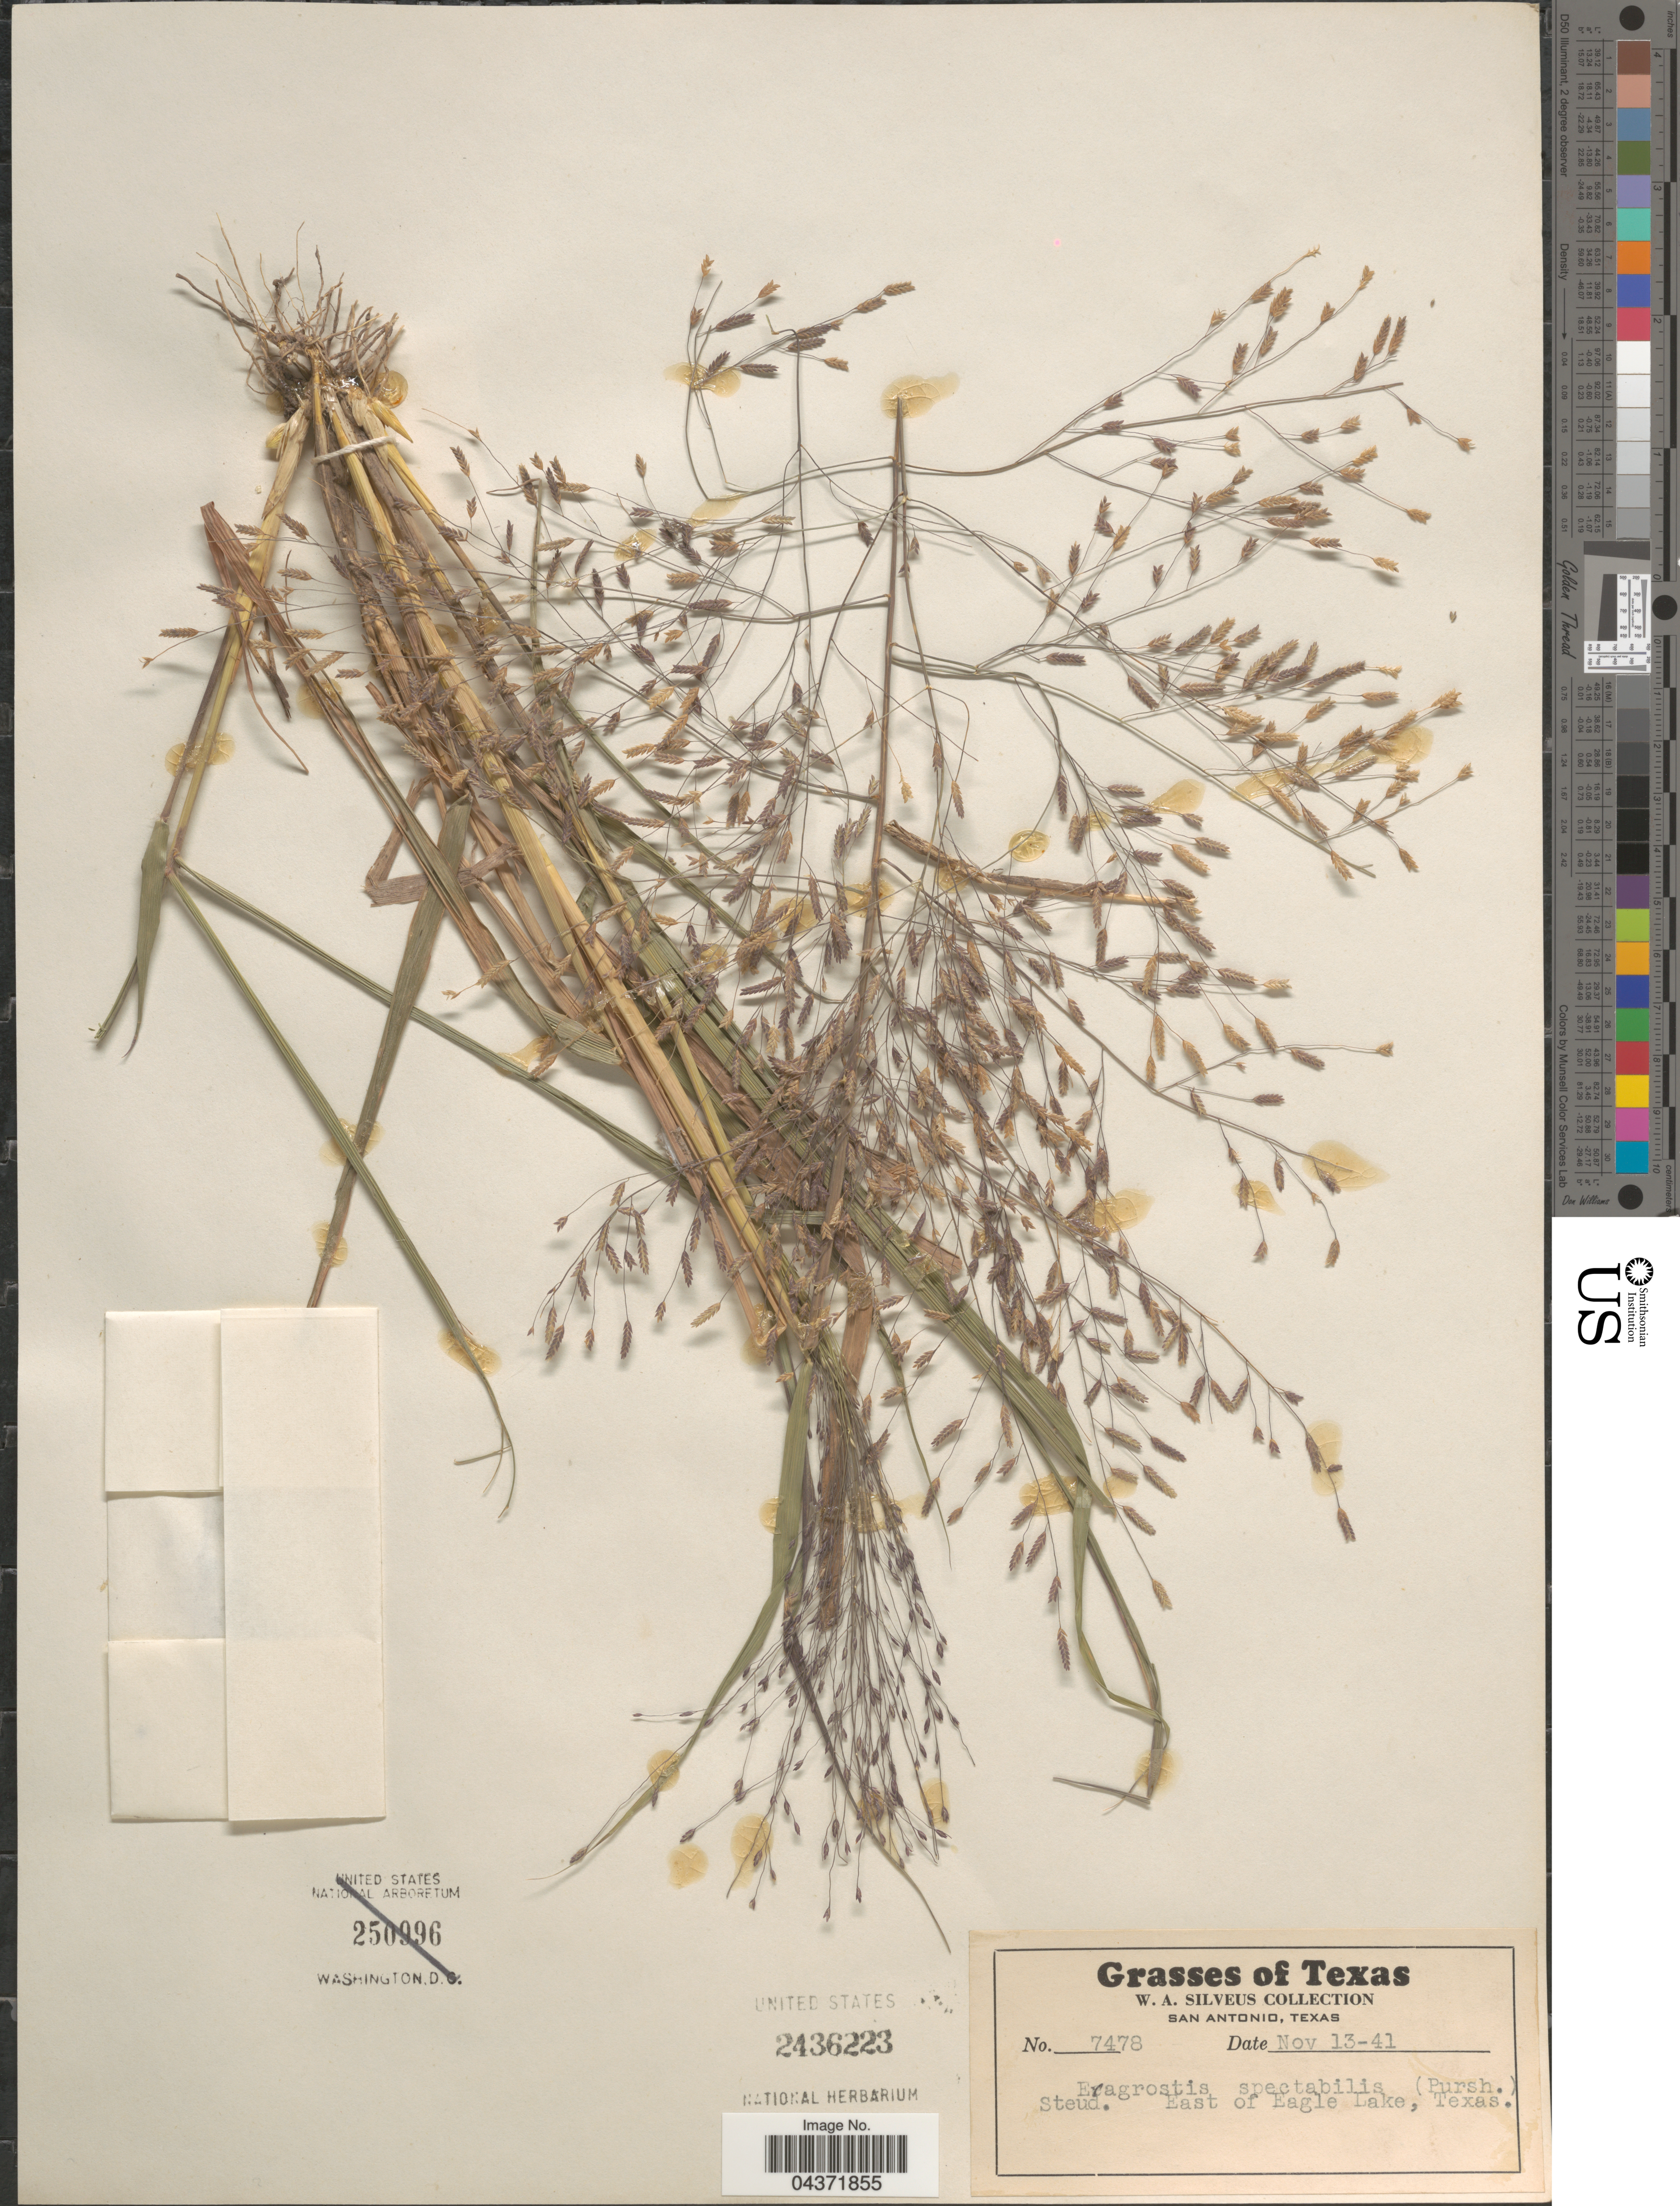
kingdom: Plantae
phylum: Tracheophyta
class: Liliopsida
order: Poales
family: Poaceae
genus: Eragrostis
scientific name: Eragrostis spectabilis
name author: (Pursh) Steud.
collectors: W. Silveus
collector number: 7478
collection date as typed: Transcribed d/m/y: 13/11/41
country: United States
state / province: Texas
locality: East of Eagle Lake.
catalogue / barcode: US 2436223